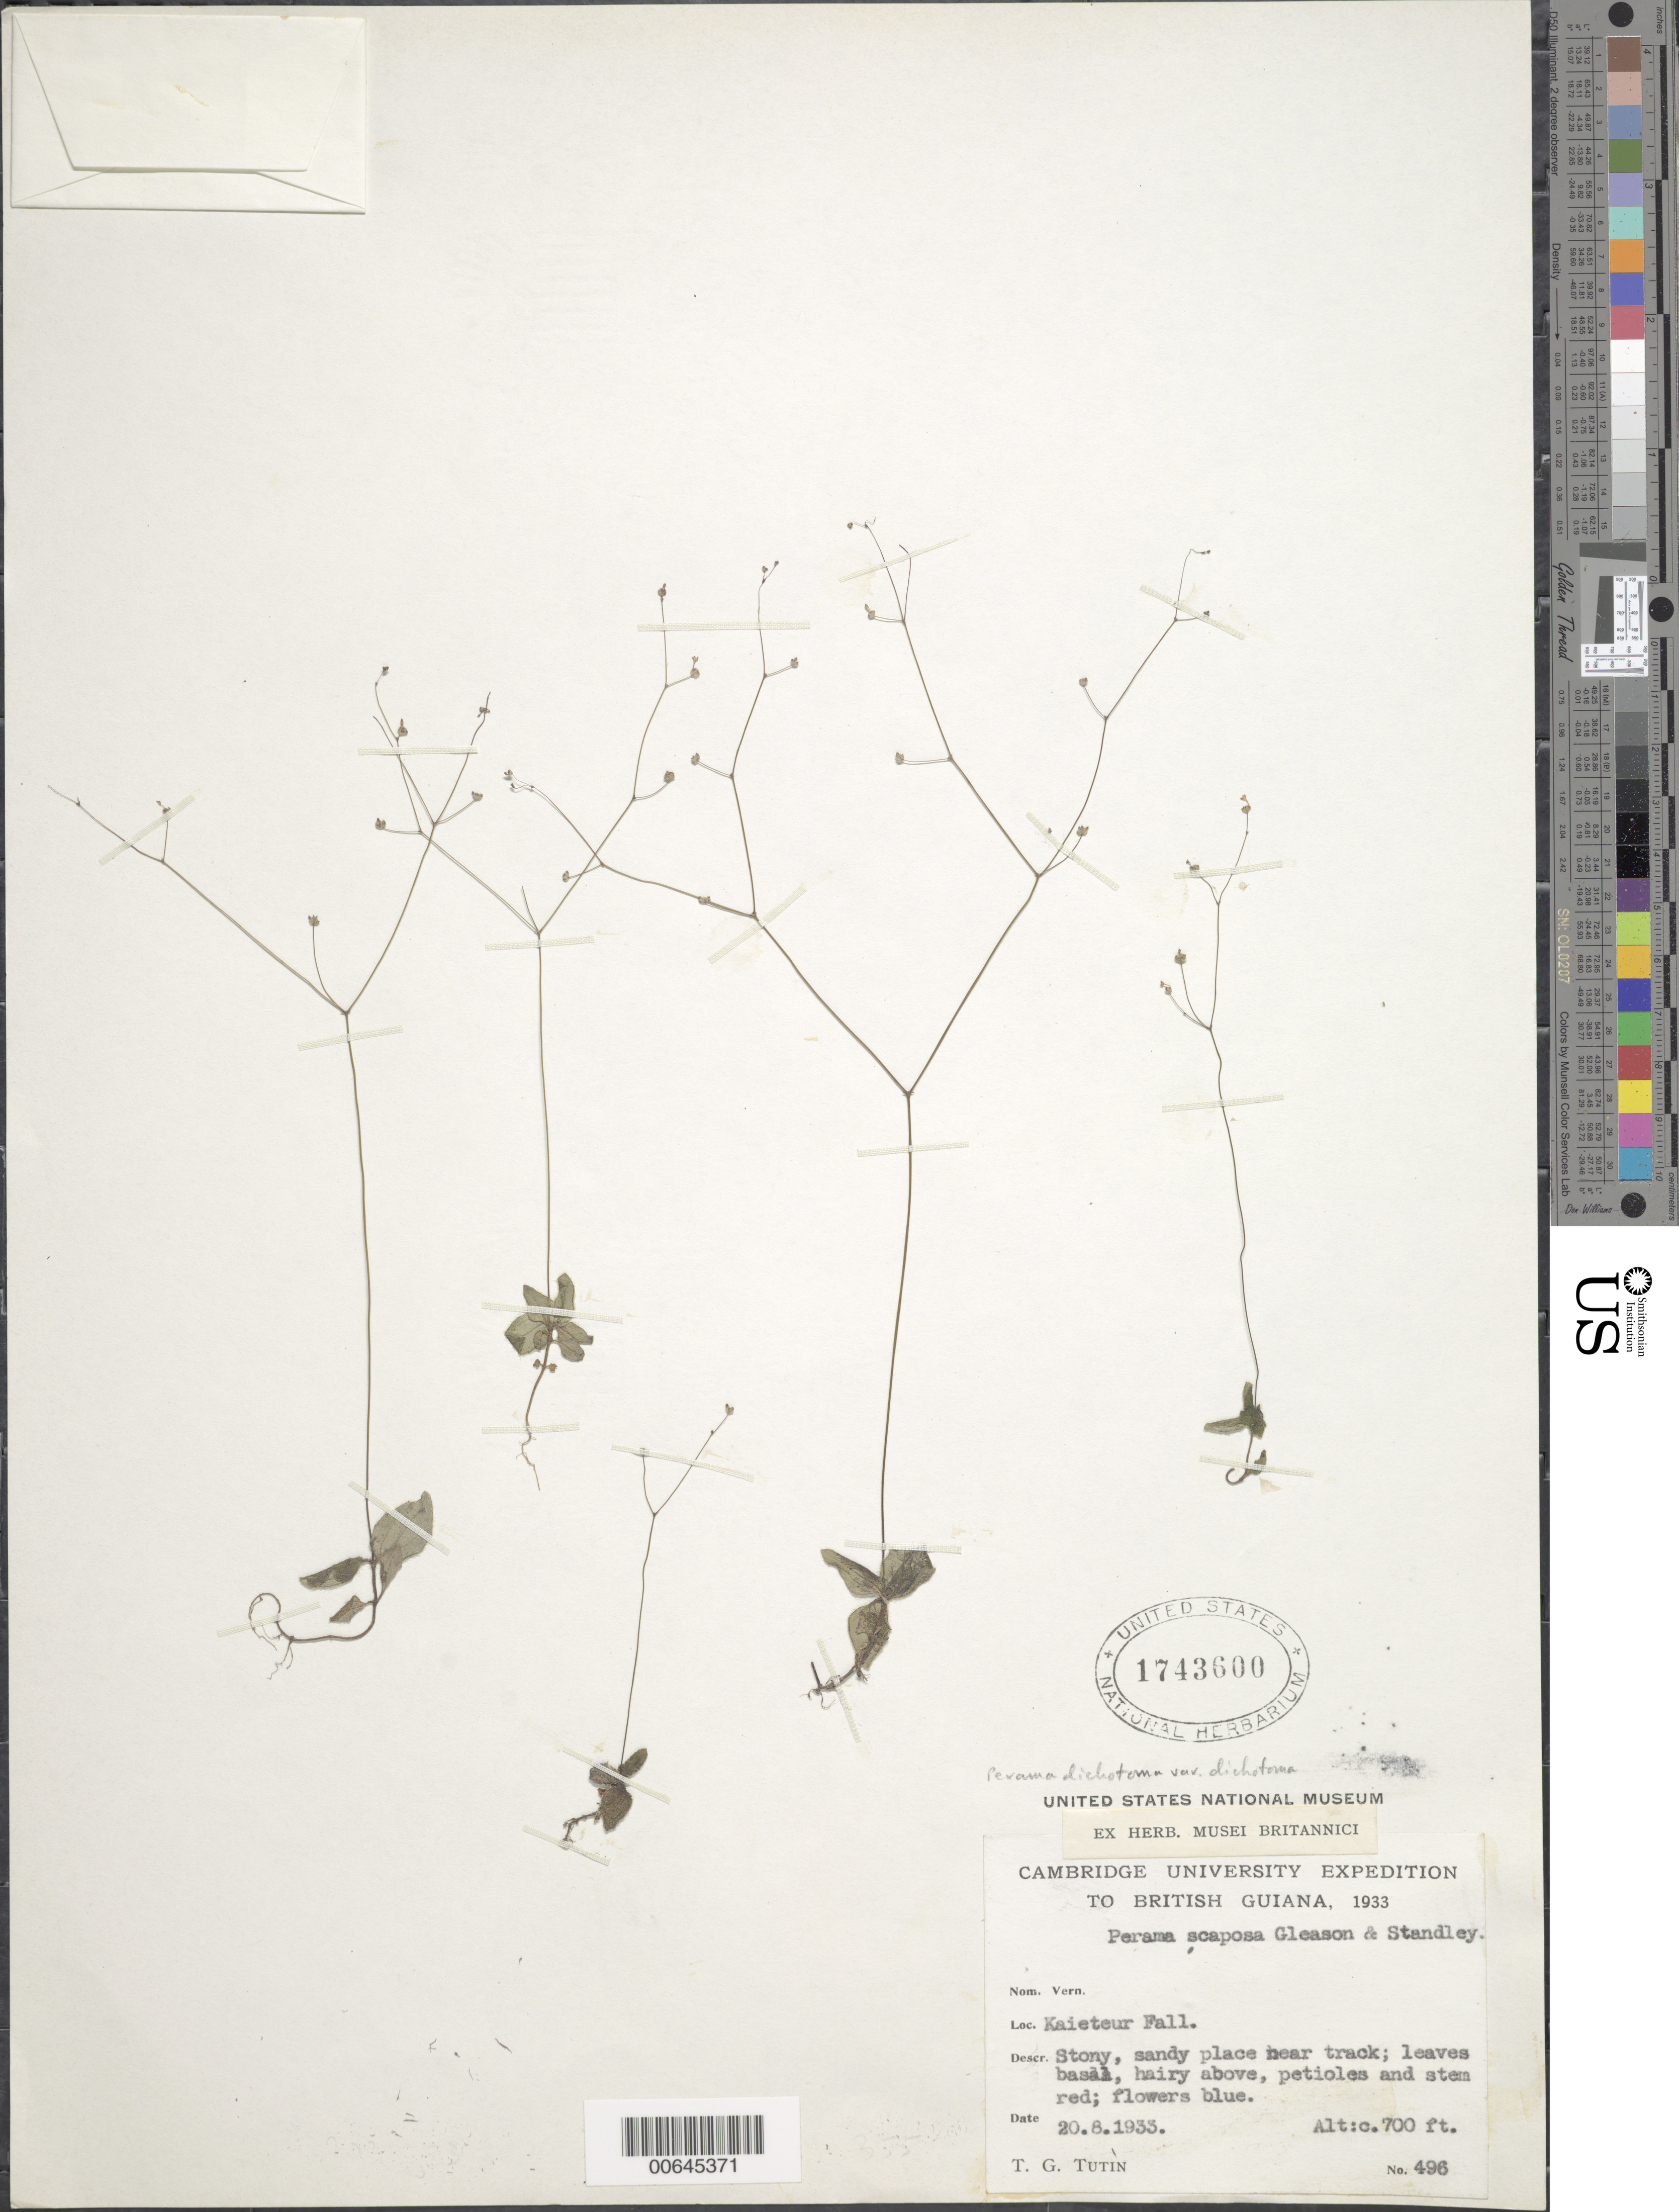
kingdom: Plantae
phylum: Tracheophyta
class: Magnoliopsida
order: Gentianales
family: Rubiaceae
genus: Perama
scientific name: Perama dichotoma var. dichotoma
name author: Poepp.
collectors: T. G. Tutin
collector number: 496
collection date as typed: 20-Aug-33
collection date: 1933-08-20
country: Guyana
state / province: Potaro-Siparuni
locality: Kaieteur Falls, Potaro R.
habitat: Stony, sandy place near track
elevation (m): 213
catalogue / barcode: US 1743600